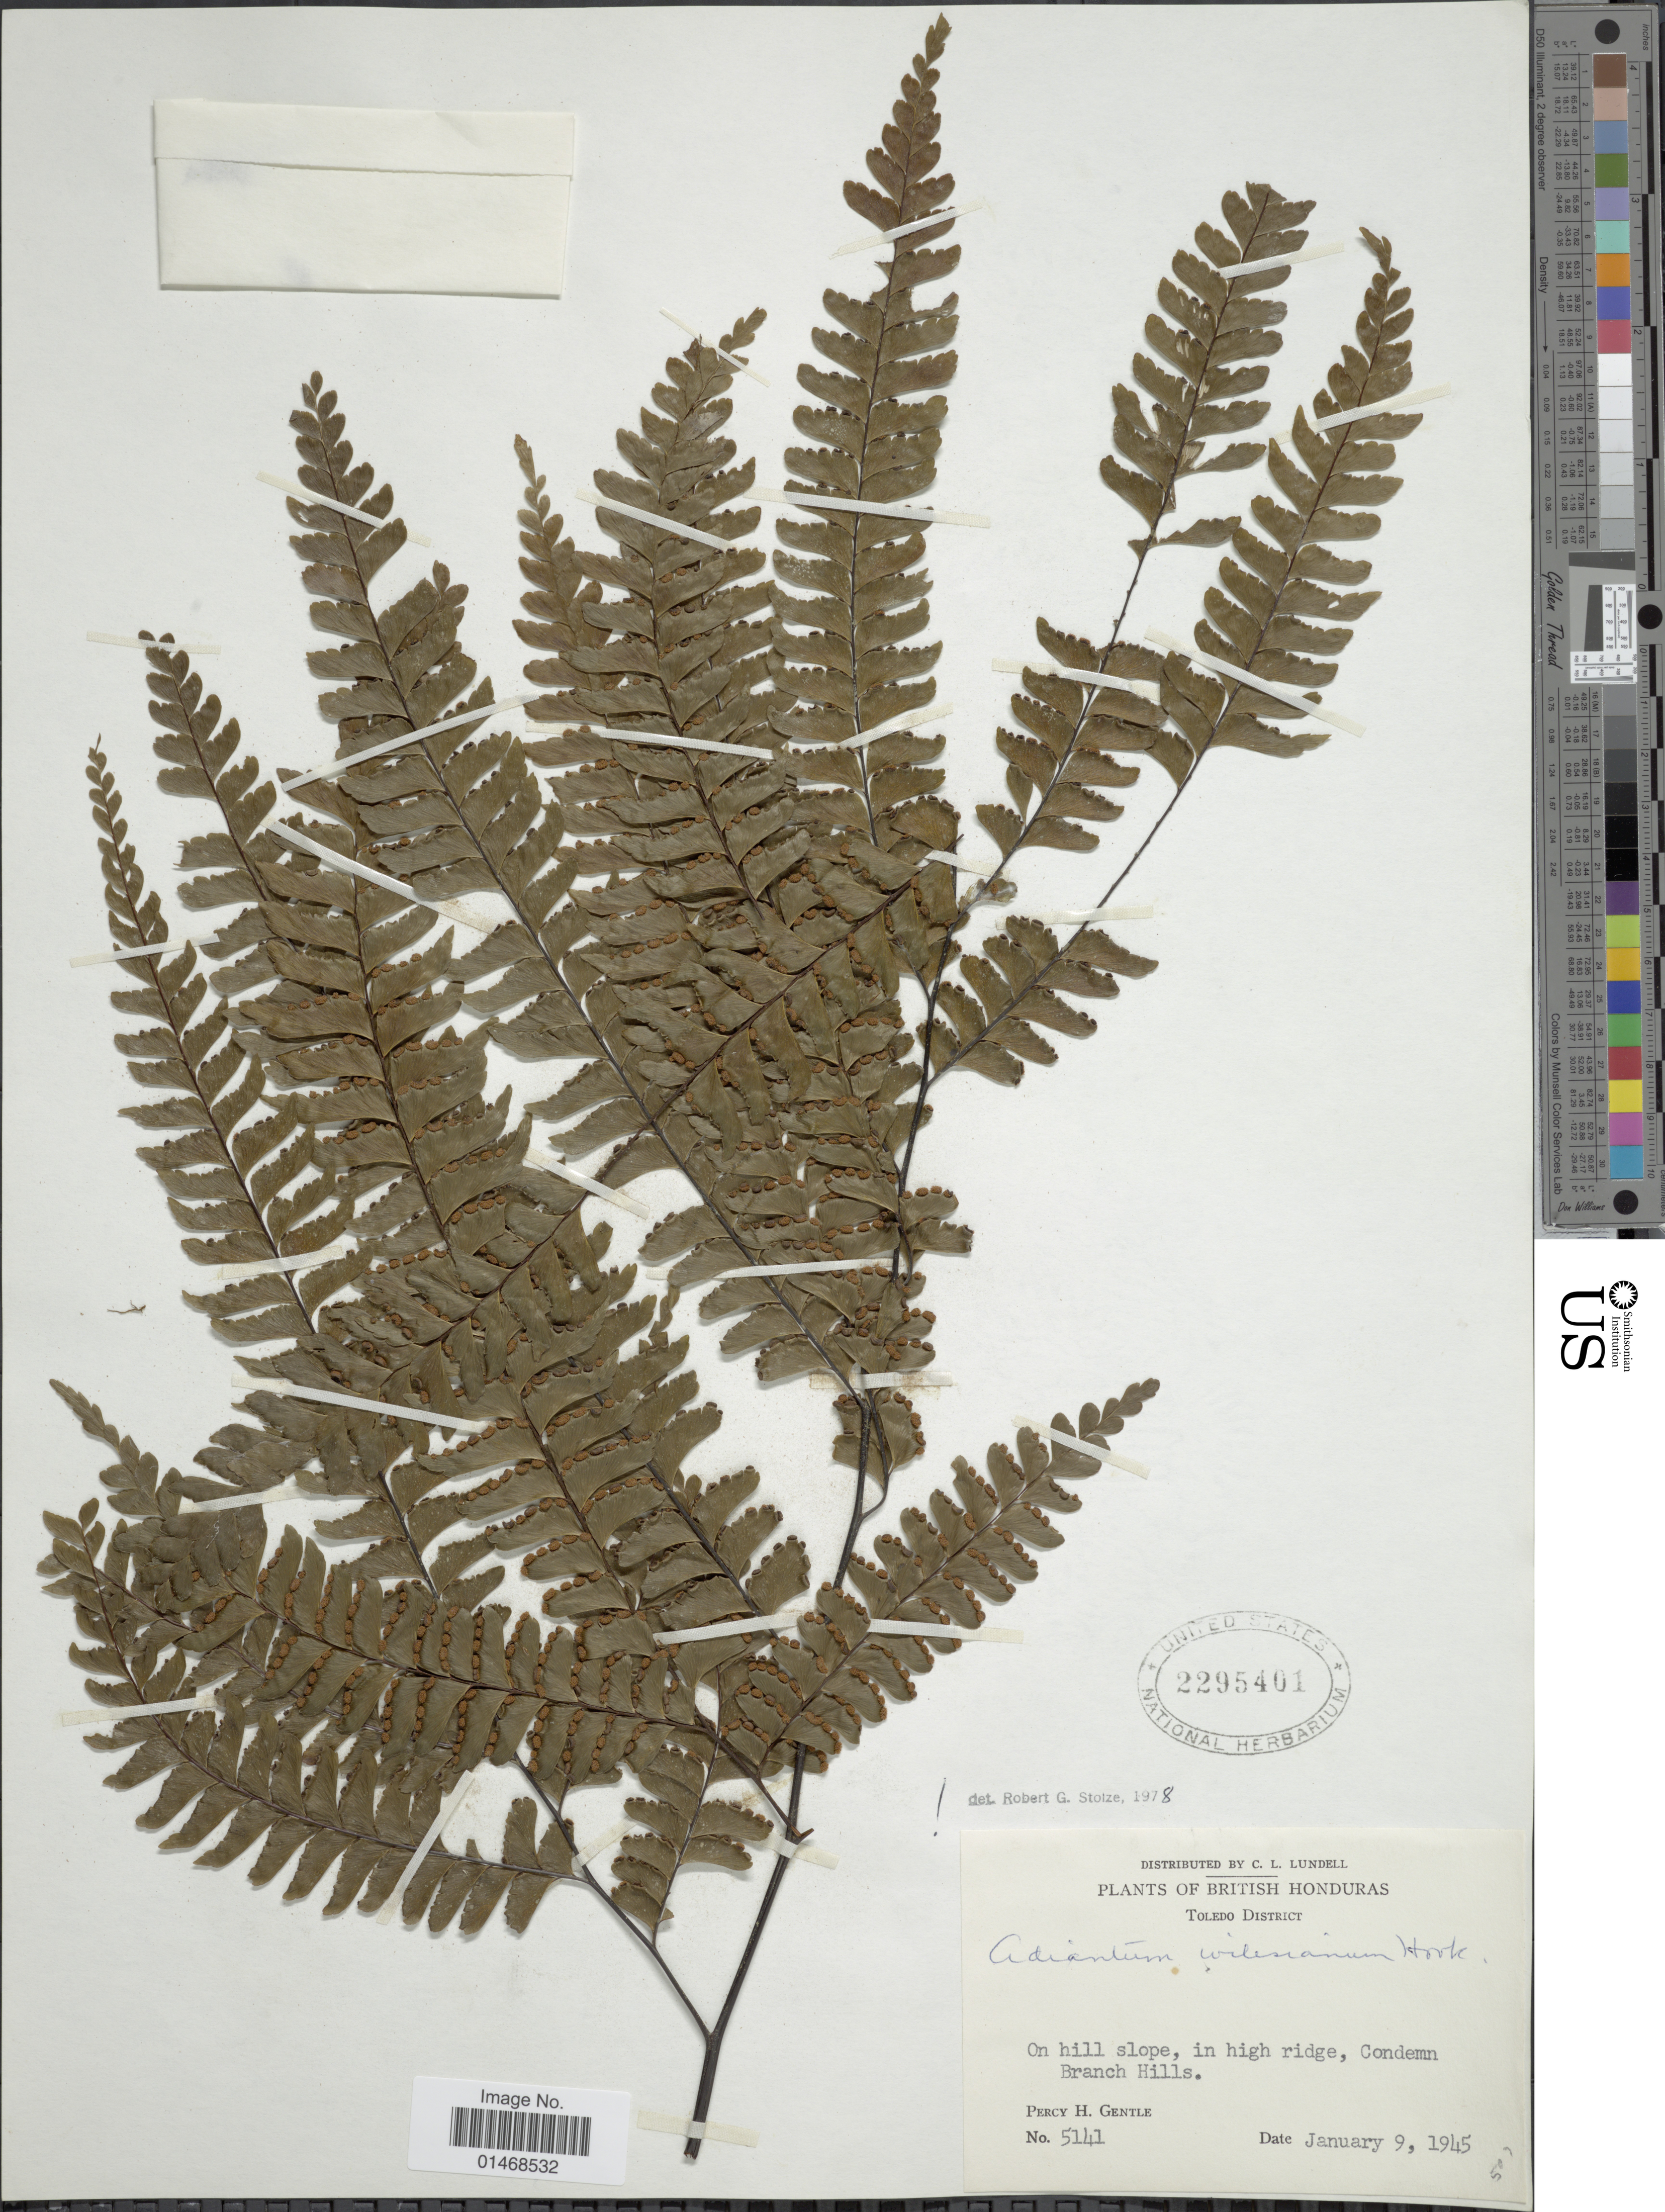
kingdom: Plantae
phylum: Tracheophyta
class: Polypodiopsida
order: Polypodiales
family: Pteridaceae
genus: Adiantum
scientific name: Adiantum wilesianum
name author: Hook.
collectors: P. H. Gentle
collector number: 5141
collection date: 1945-01-09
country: Belize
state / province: Toledo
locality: British Honduras, Toledo District, On hill slope, in high ridge, Condemn Branch Hills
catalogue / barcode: US 2295401